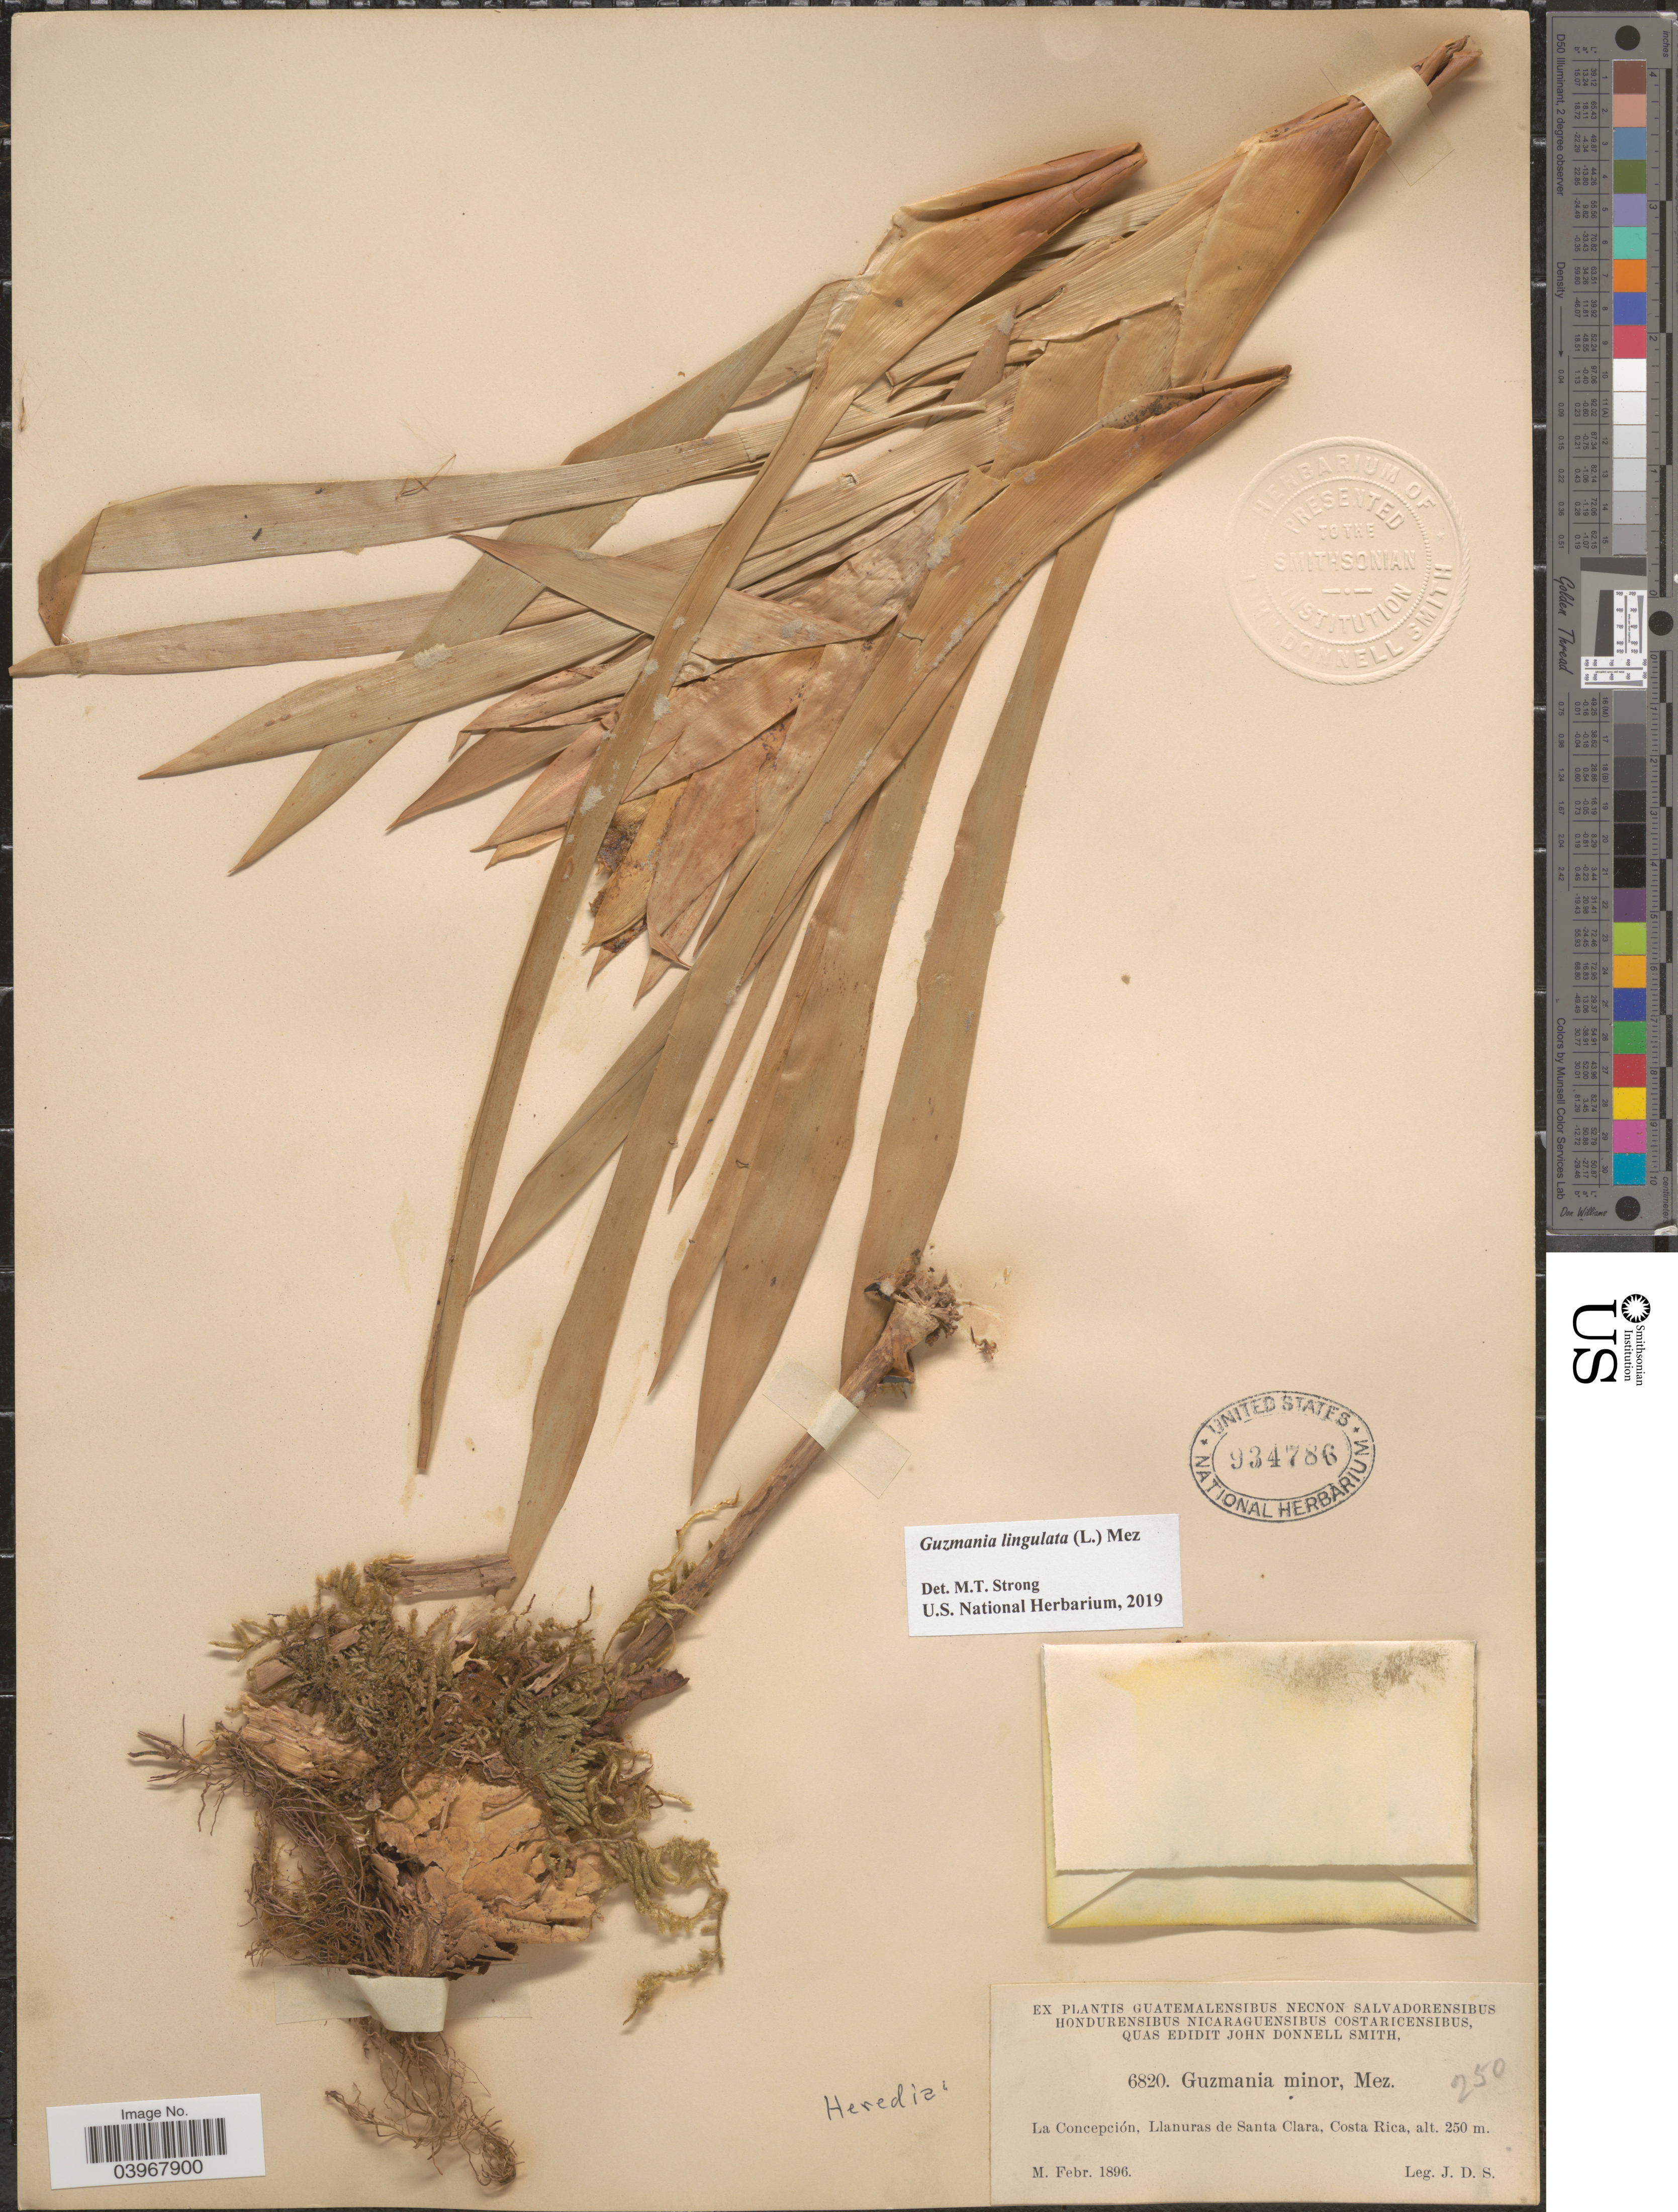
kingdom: Plantae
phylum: Tracheophyta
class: Liliopsida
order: Poales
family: Bromeliaceae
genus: Guzmania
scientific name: Guzmania lingulata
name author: (L.) Mez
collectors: J. Donnell Smith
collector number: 6820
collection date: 1896-02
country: Costa Rica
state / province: Heredia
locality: La Concepción, Llanuras de Santa Clara.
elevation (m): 250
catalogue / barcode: US 934786